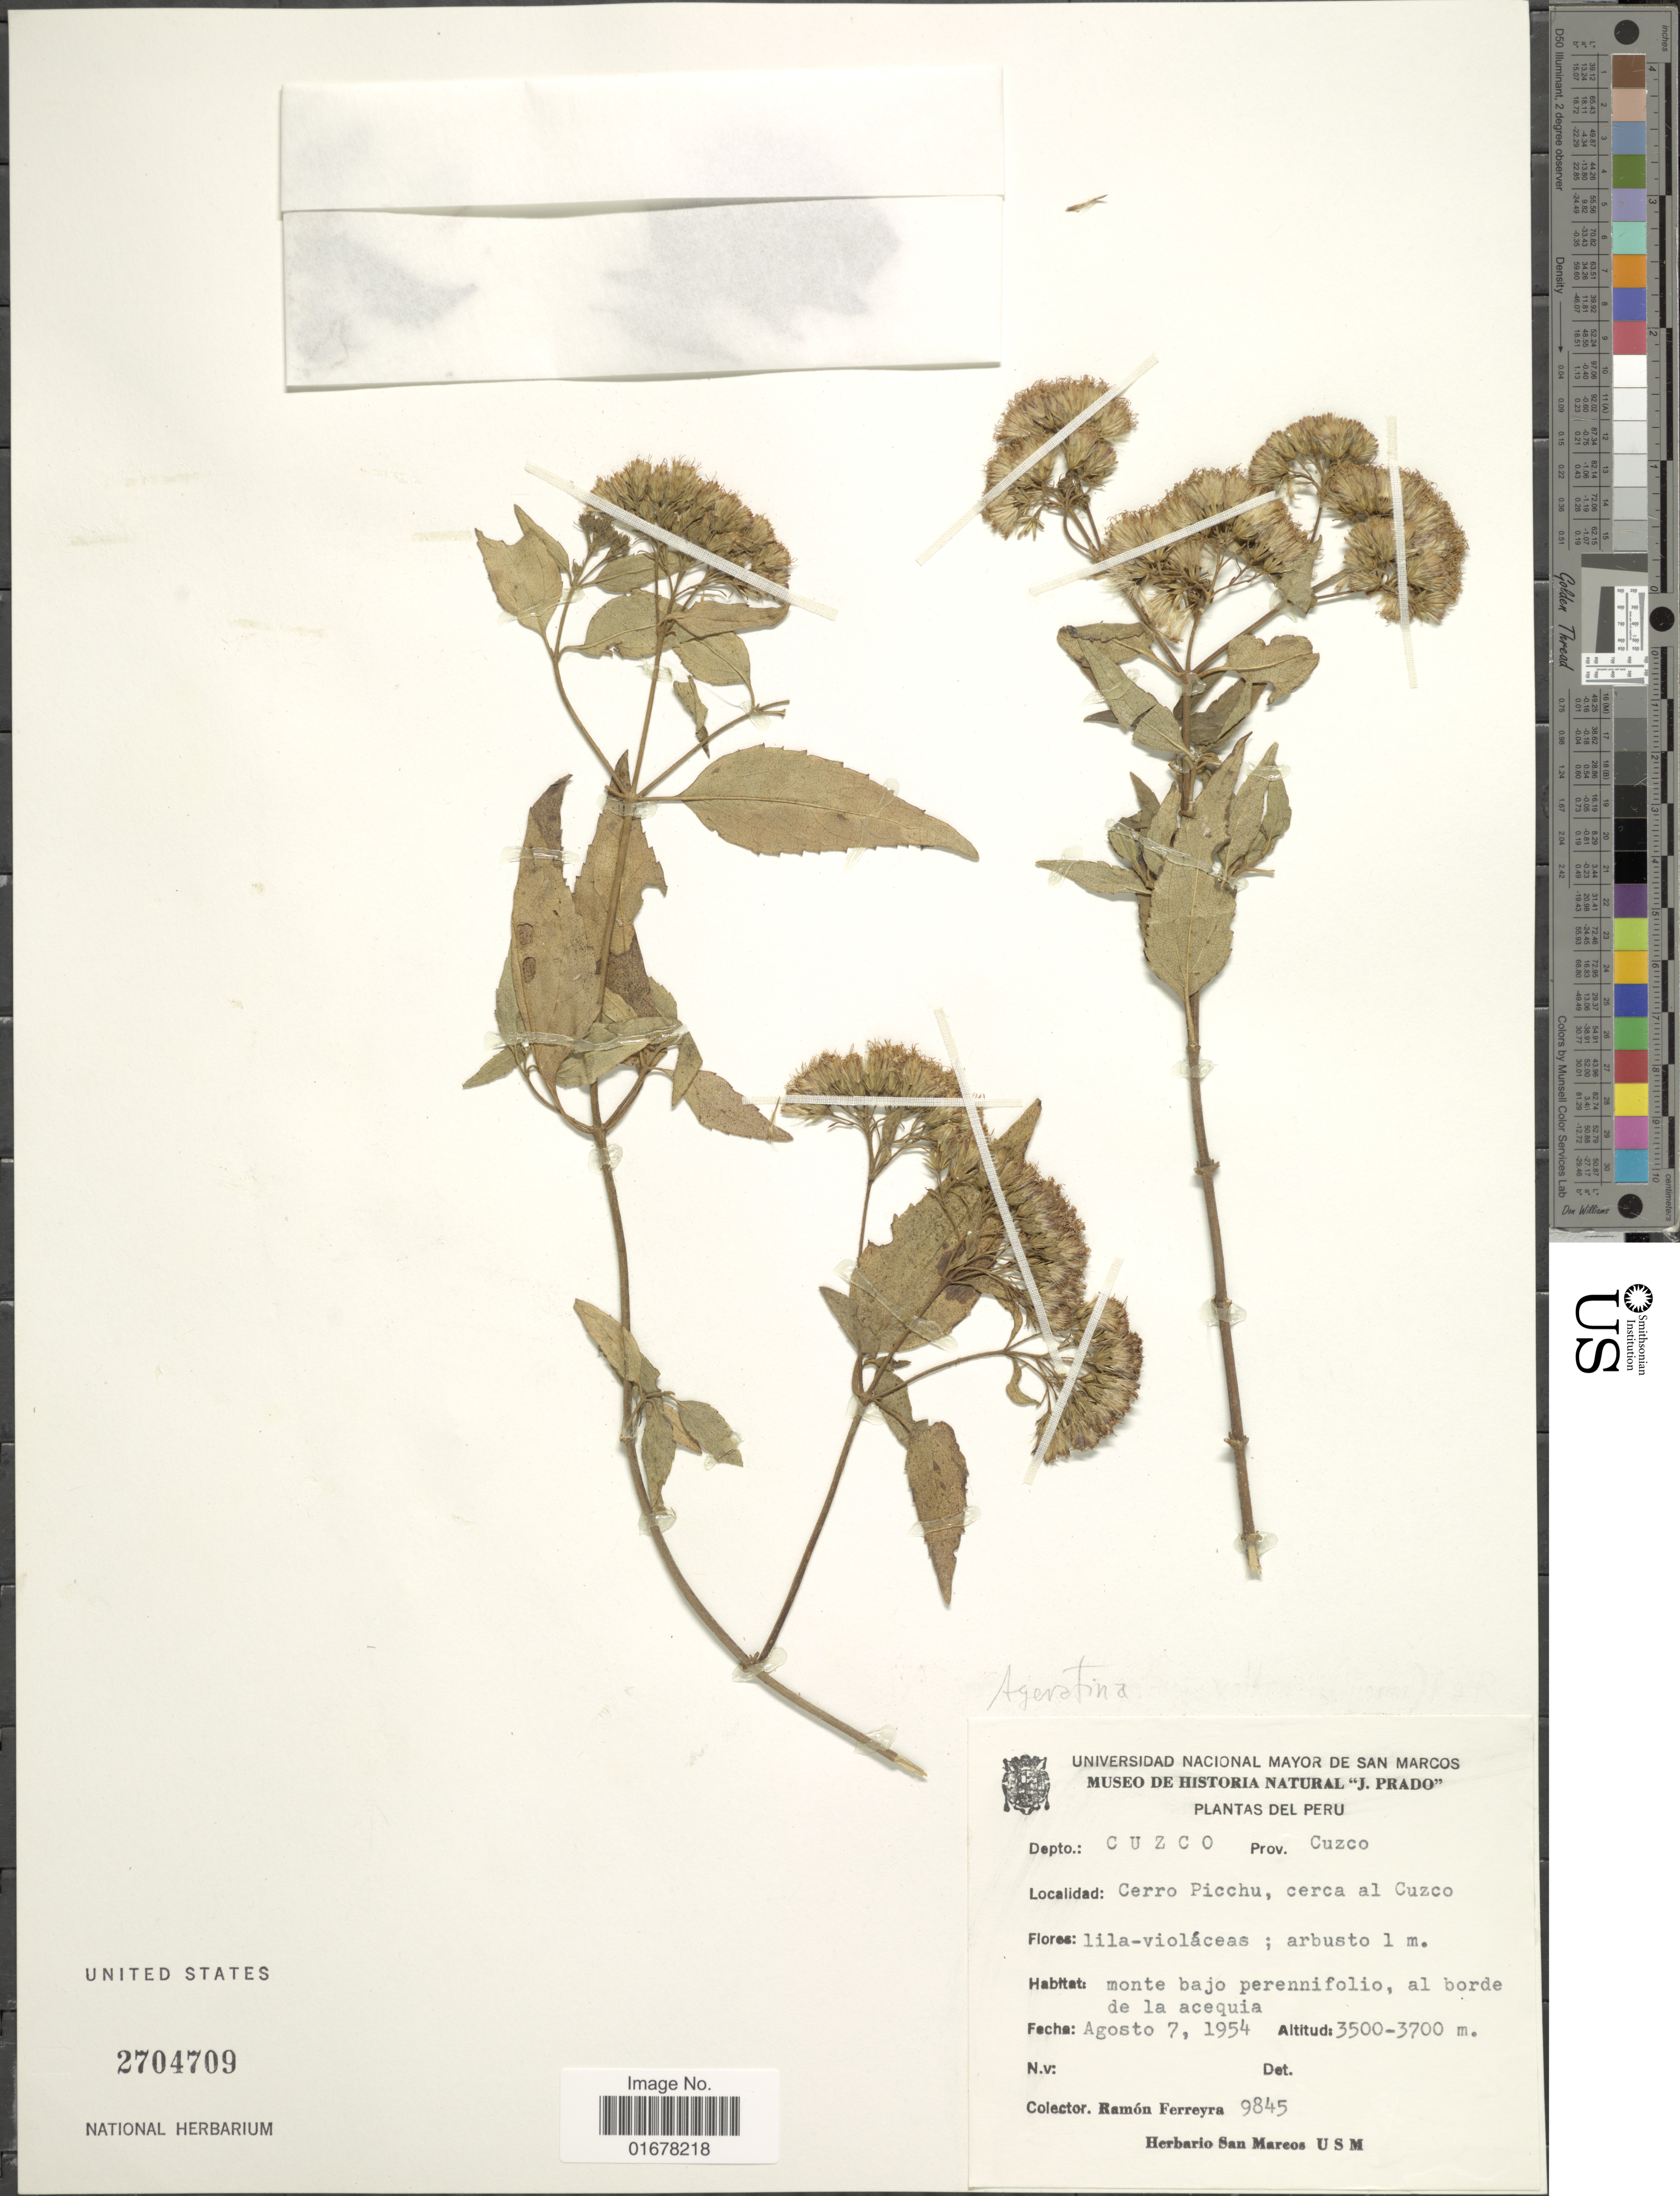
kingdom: Plantae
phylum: Tracheophyta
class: Magnoliopsida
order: Asterales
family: Asteraceae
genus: Ageratina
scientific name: Ageratina cuzcoensis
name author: (Hieron.) R.M. King & H. Rob.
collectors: R. A. Ferreyra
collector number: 9845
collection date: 1954-08-07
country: Peru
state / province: Cusco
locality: Depto.: Cusco, Prov.: Cusco, Cerro Picchu, cerca al Cuzco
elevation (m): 3500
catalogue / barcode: US 2704709